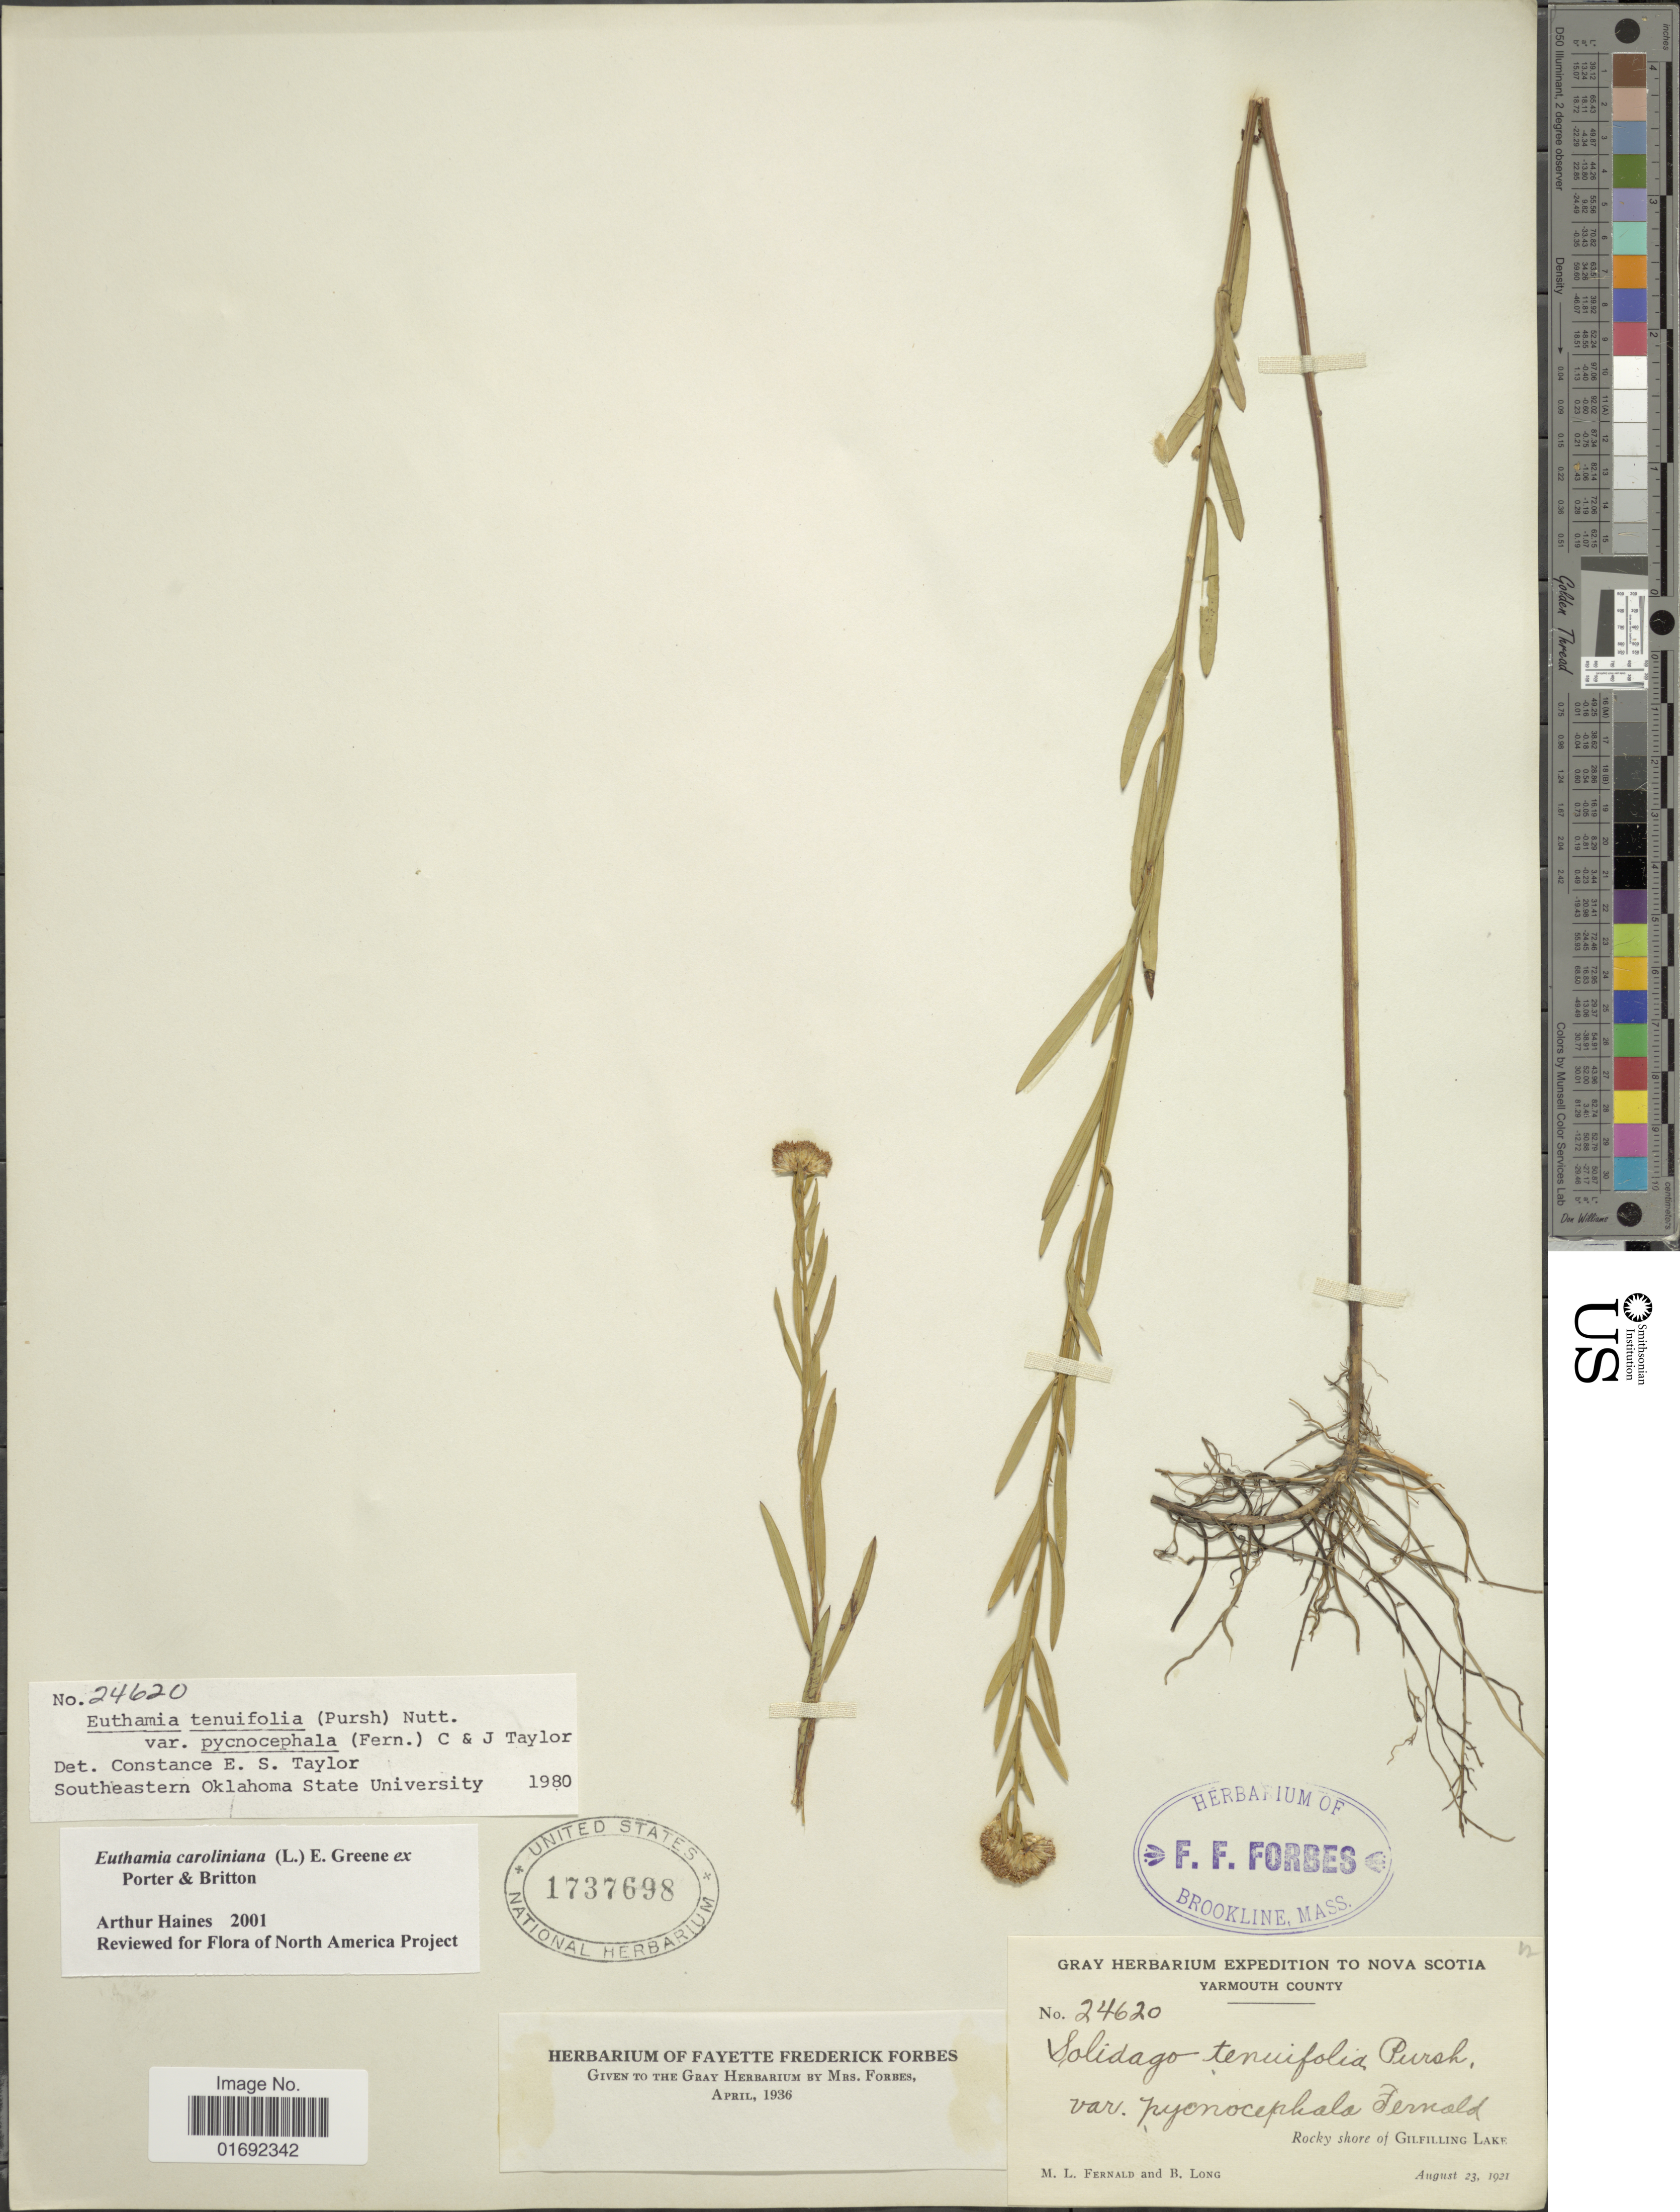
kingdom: Plantae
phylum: Tracheophyta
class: Magnoliopsida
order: Asterales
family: Asteraceae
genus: Euthamia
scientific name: Euthamia galetorum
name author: S.W. Greene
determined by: Urbatsch, Lowell E., Curator (LSU), Louisiana State University (UNITED STATES)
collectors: M. L. Fernald & B. Long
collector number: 24620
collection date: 1921-08-23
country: Canada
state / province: Nova Scotia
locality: Yarmouth County, rocky shore of Gilfilling Lake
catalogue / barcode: US 1737698